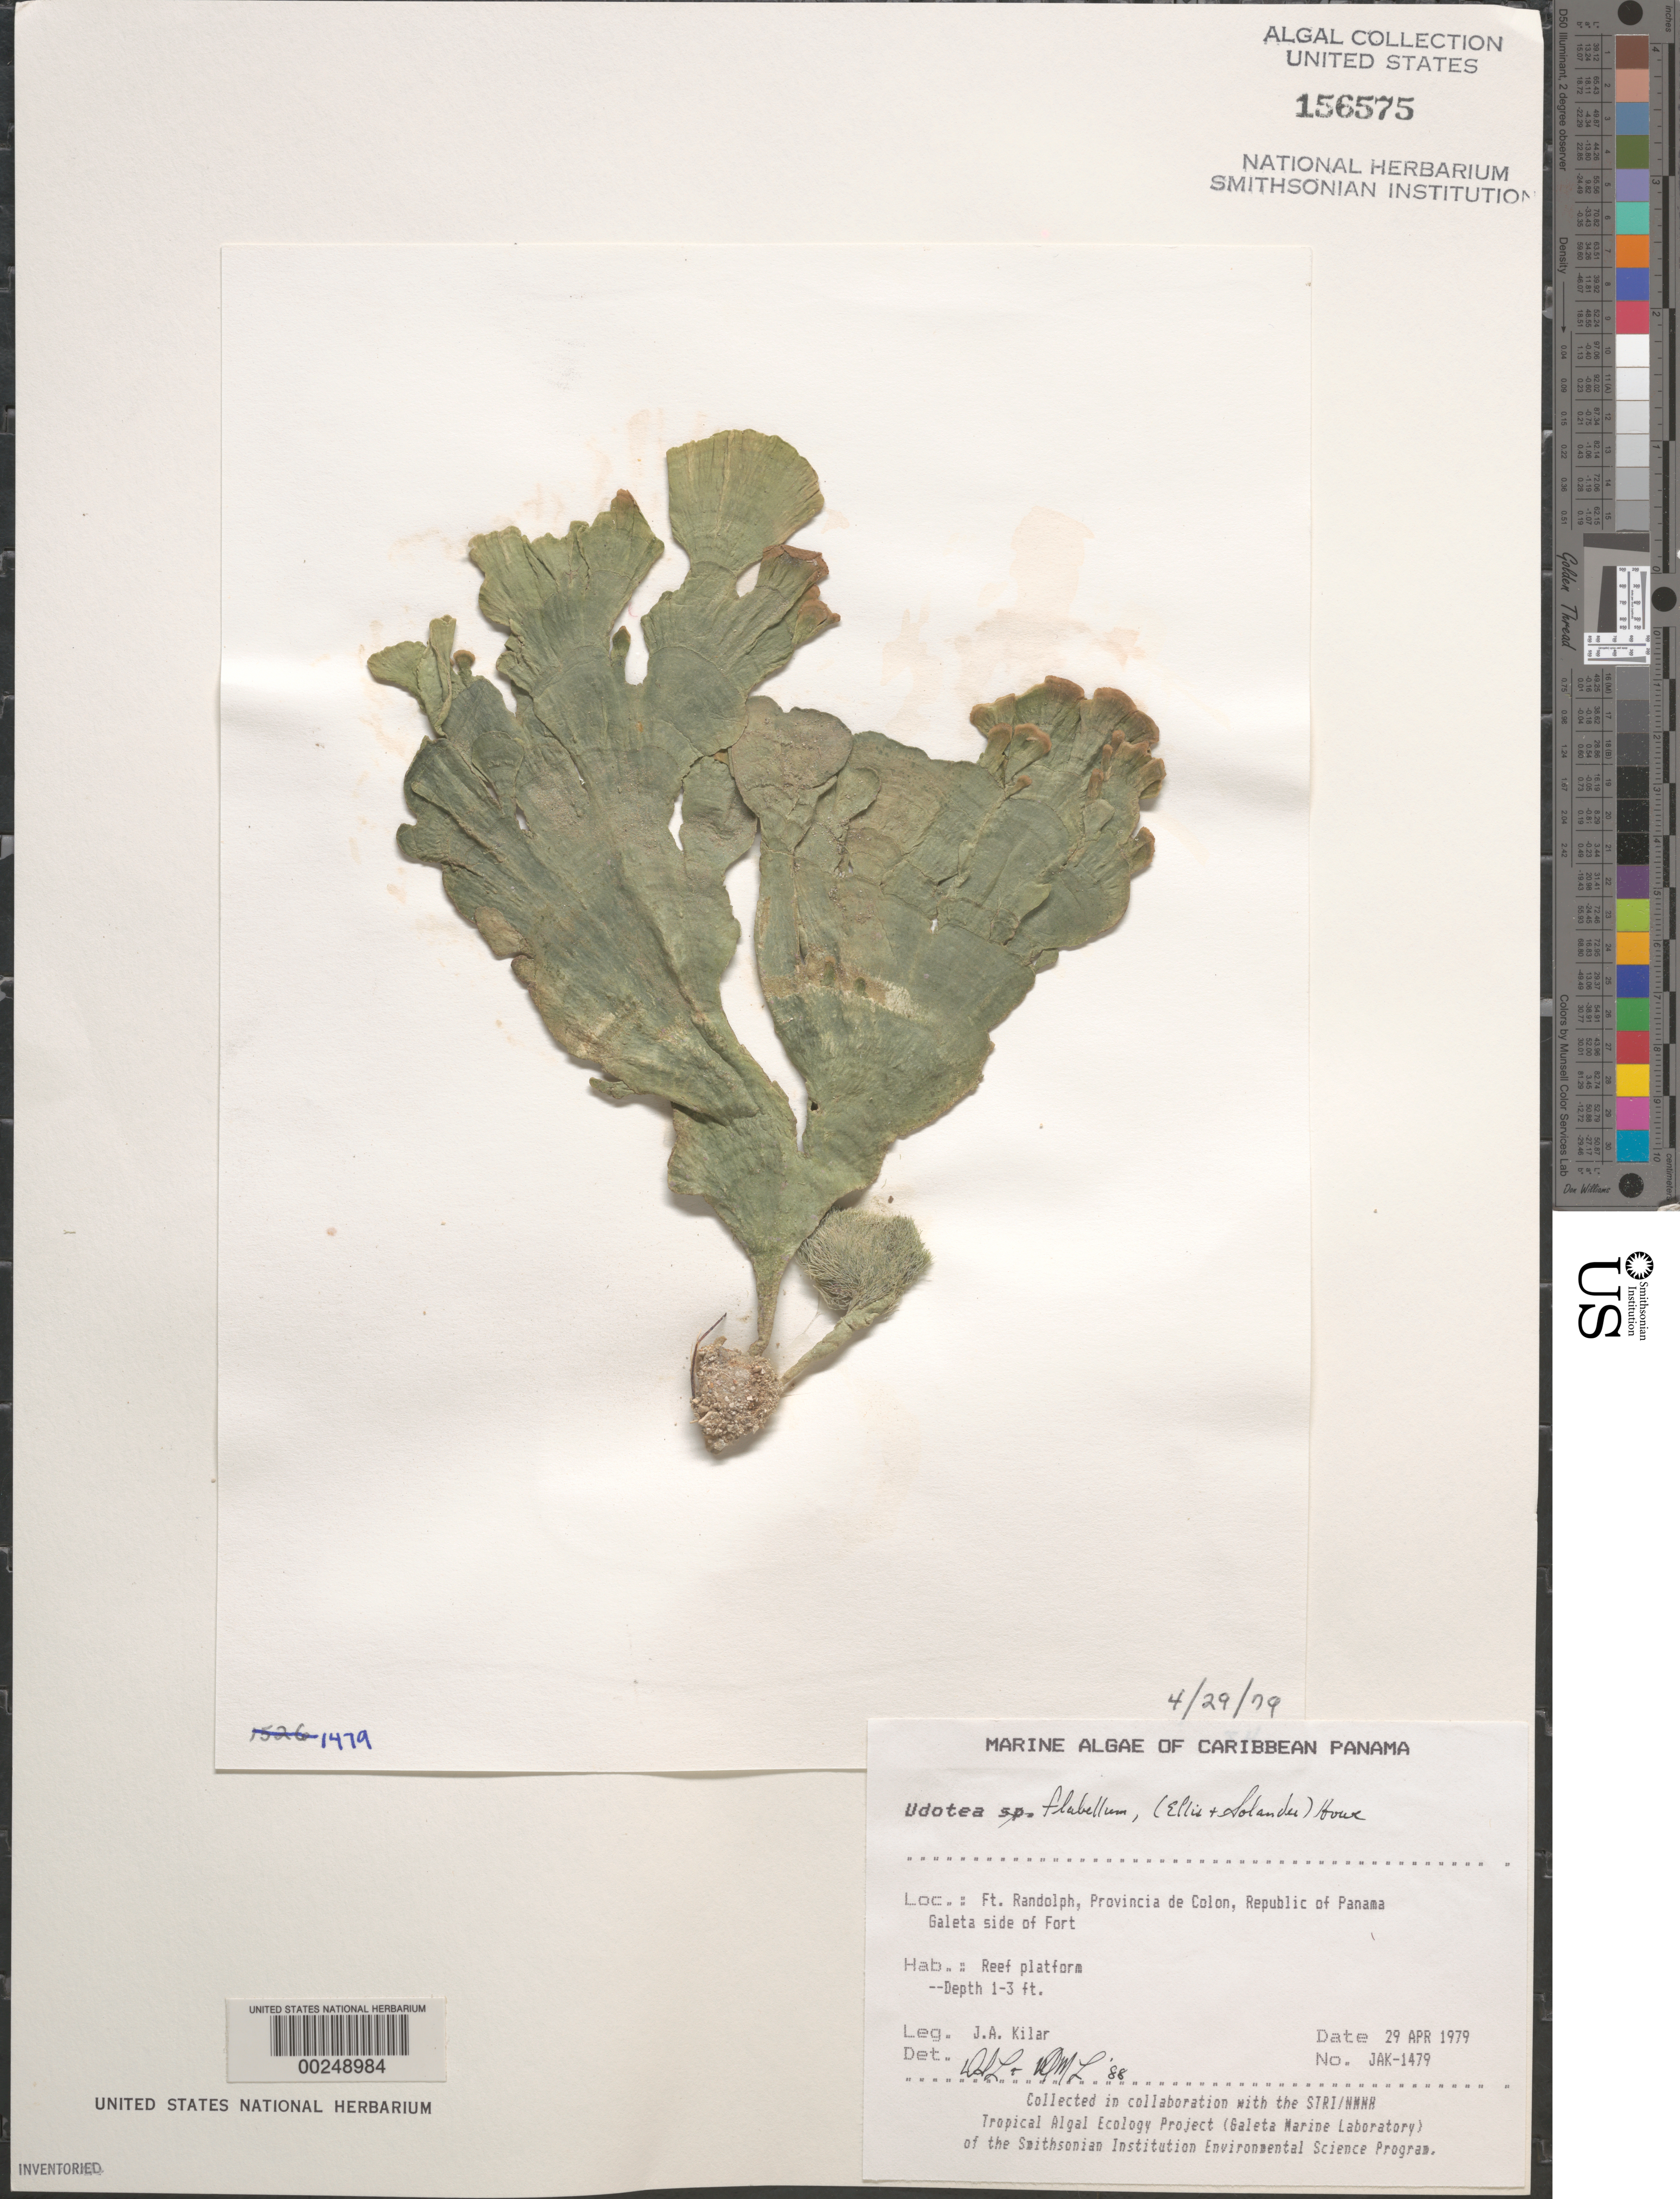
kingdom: Plantae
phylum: Chlorophyta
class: Ulvophyceae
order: Bryopsidales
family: Udoteaceae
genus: Udotea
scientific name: Udotea flabellum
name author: (J. Ellis & Sol.) M. Howe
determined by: Littler, D. S.; Littler, M. M.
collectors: J. A. Kilar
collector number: JAK-1479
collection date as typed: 29 Apr 1979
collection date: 1979-04-29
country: Panama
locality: Fort Randolph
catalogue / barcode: US 156575